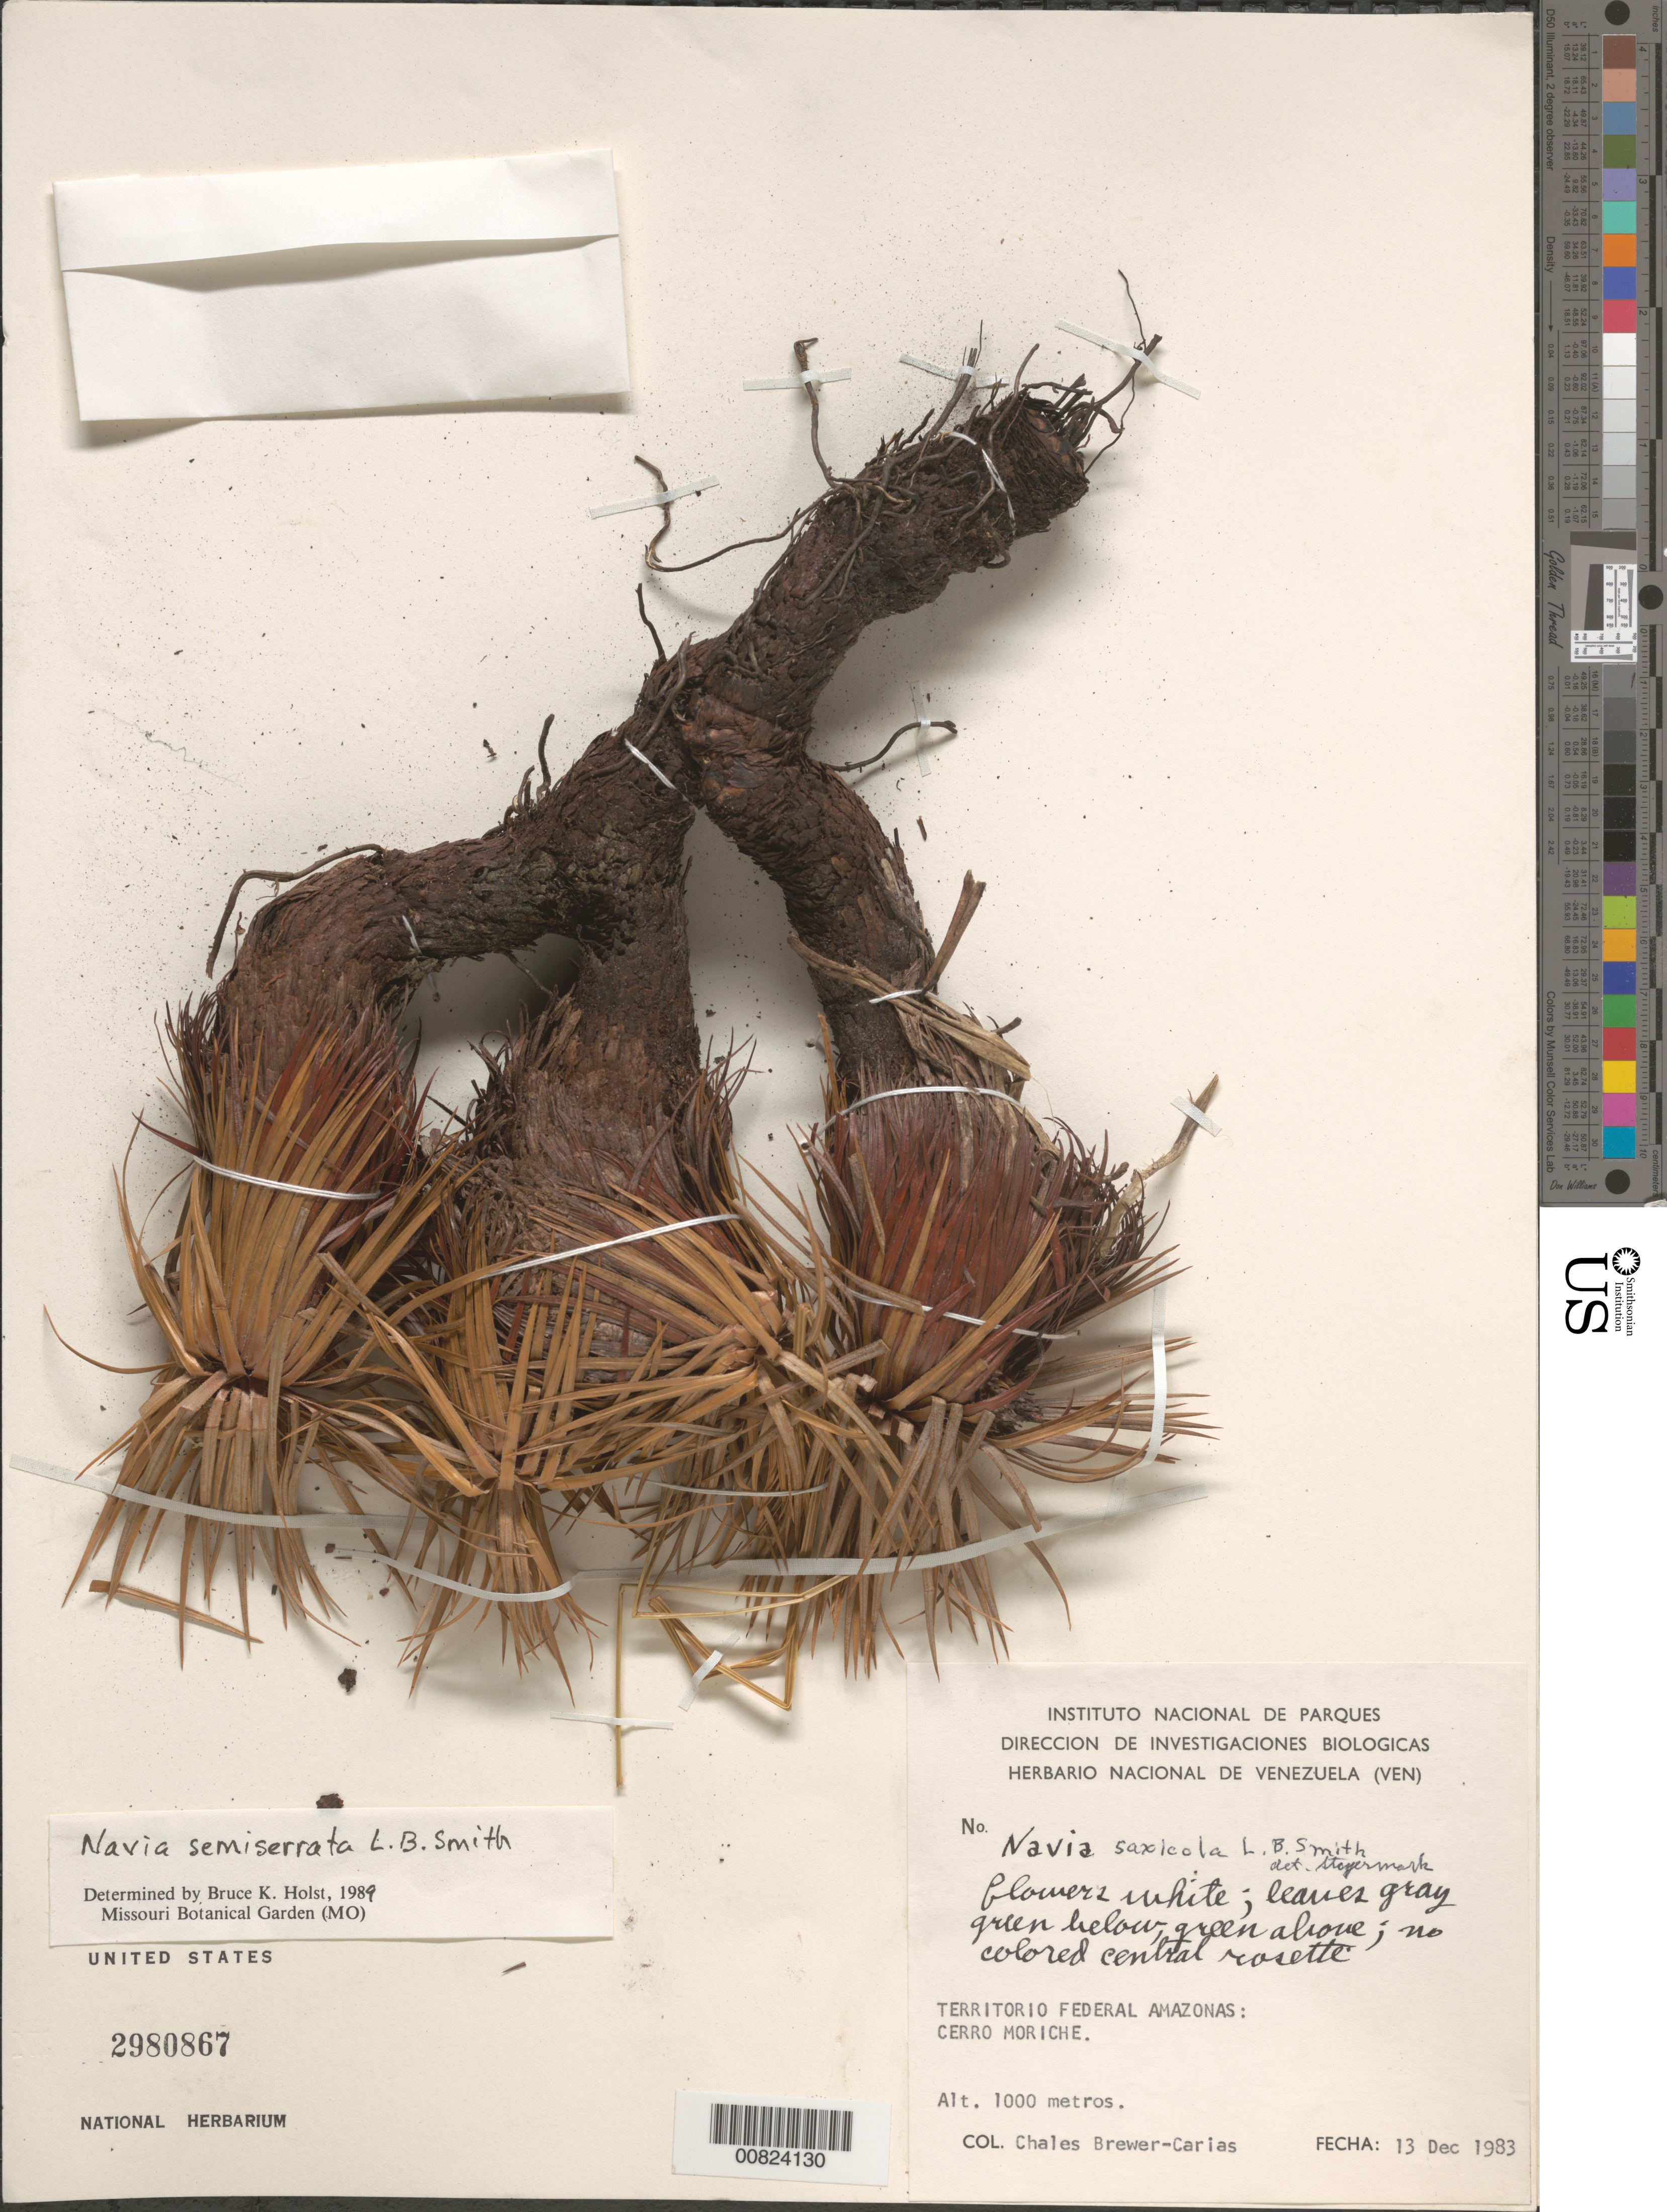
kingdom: Plantae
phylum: Tracheophyta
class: Liliopsida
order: Poales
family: Bromeliaceae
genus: Navia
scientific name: Navia semiserrata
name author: L.B. Sm.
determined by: Steyermark, Julian A., (VEN)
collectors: C. Brewer-Carias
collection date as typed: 13-Dec-83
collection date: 1983-12-13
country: Venezuela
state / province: Amazonas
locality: Cerro Moriche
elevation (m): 1000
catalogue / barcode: US 2980867